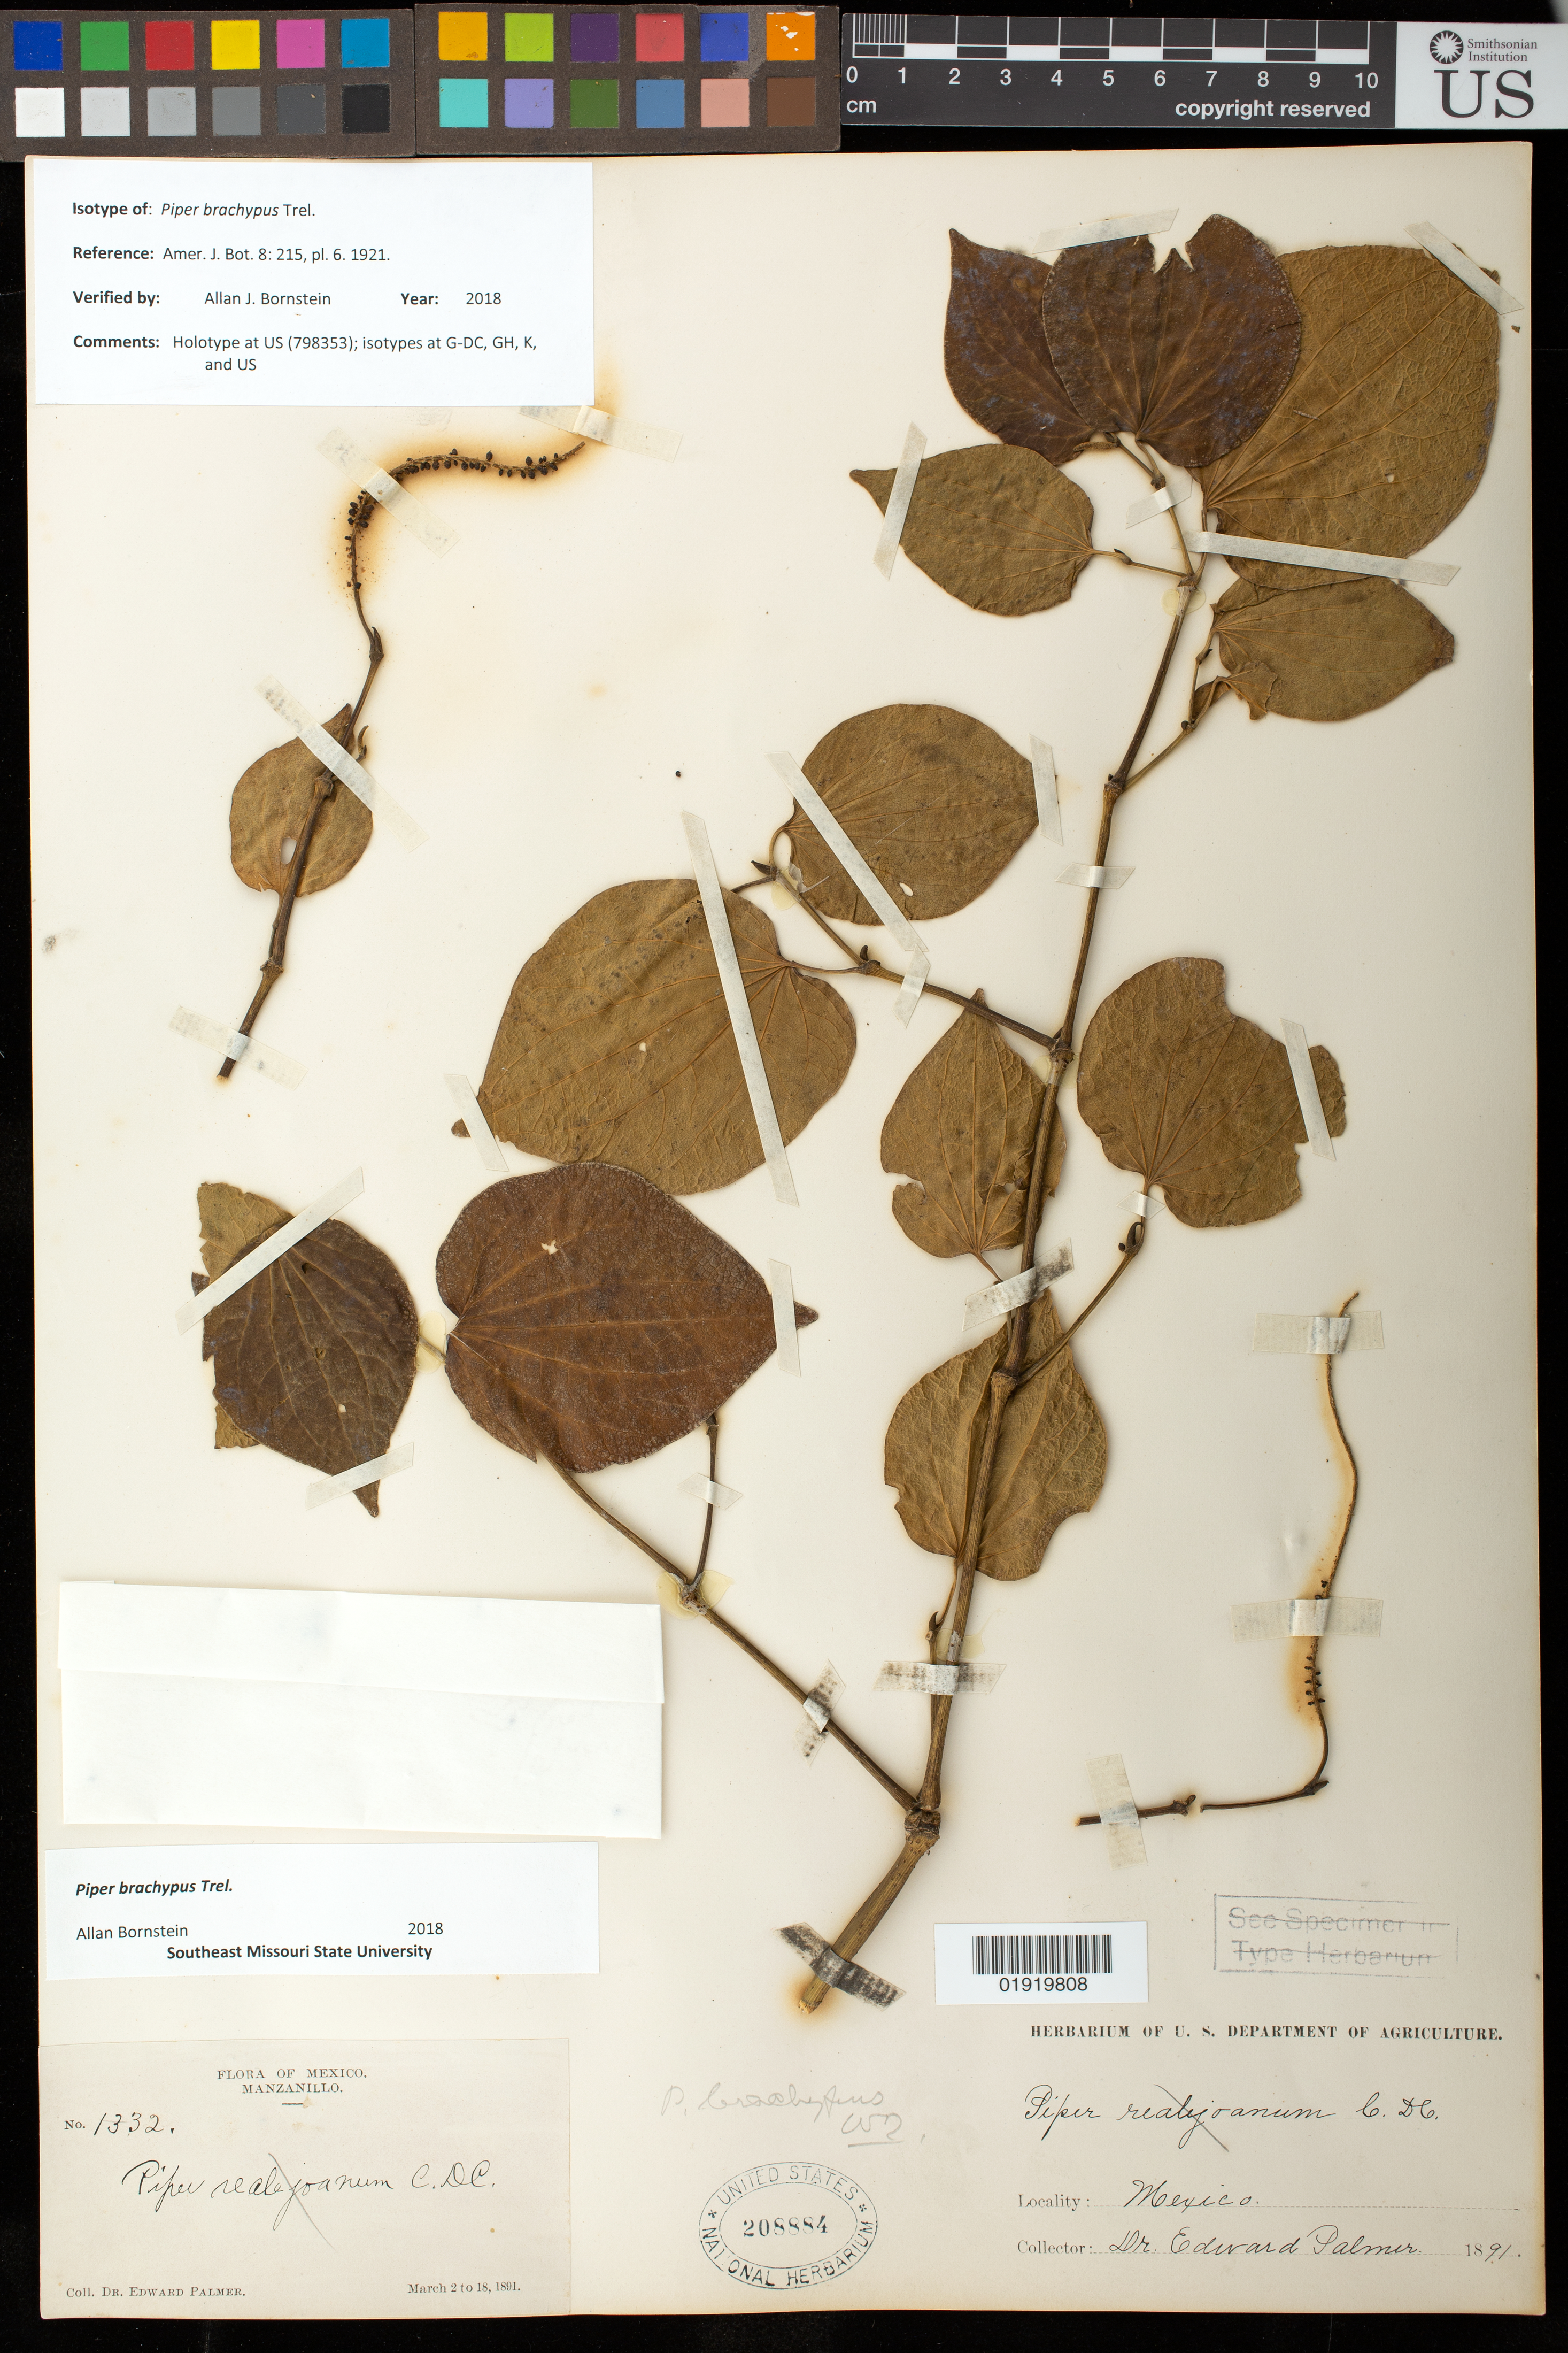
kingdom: Plantae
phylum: Tracheophyta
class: Magnoliopsida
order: Piperales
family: Piperaceae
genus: Piper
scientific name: Piper brachypus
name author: Trel.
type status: Isotype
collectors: E. Palmer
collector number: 1332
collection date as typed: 02 Mar 1891 to 18 Mar 1891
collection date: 1891-03-02/1891-03-18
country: Mexico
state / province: Colima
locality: Manzanillo.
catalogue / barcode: US 208884